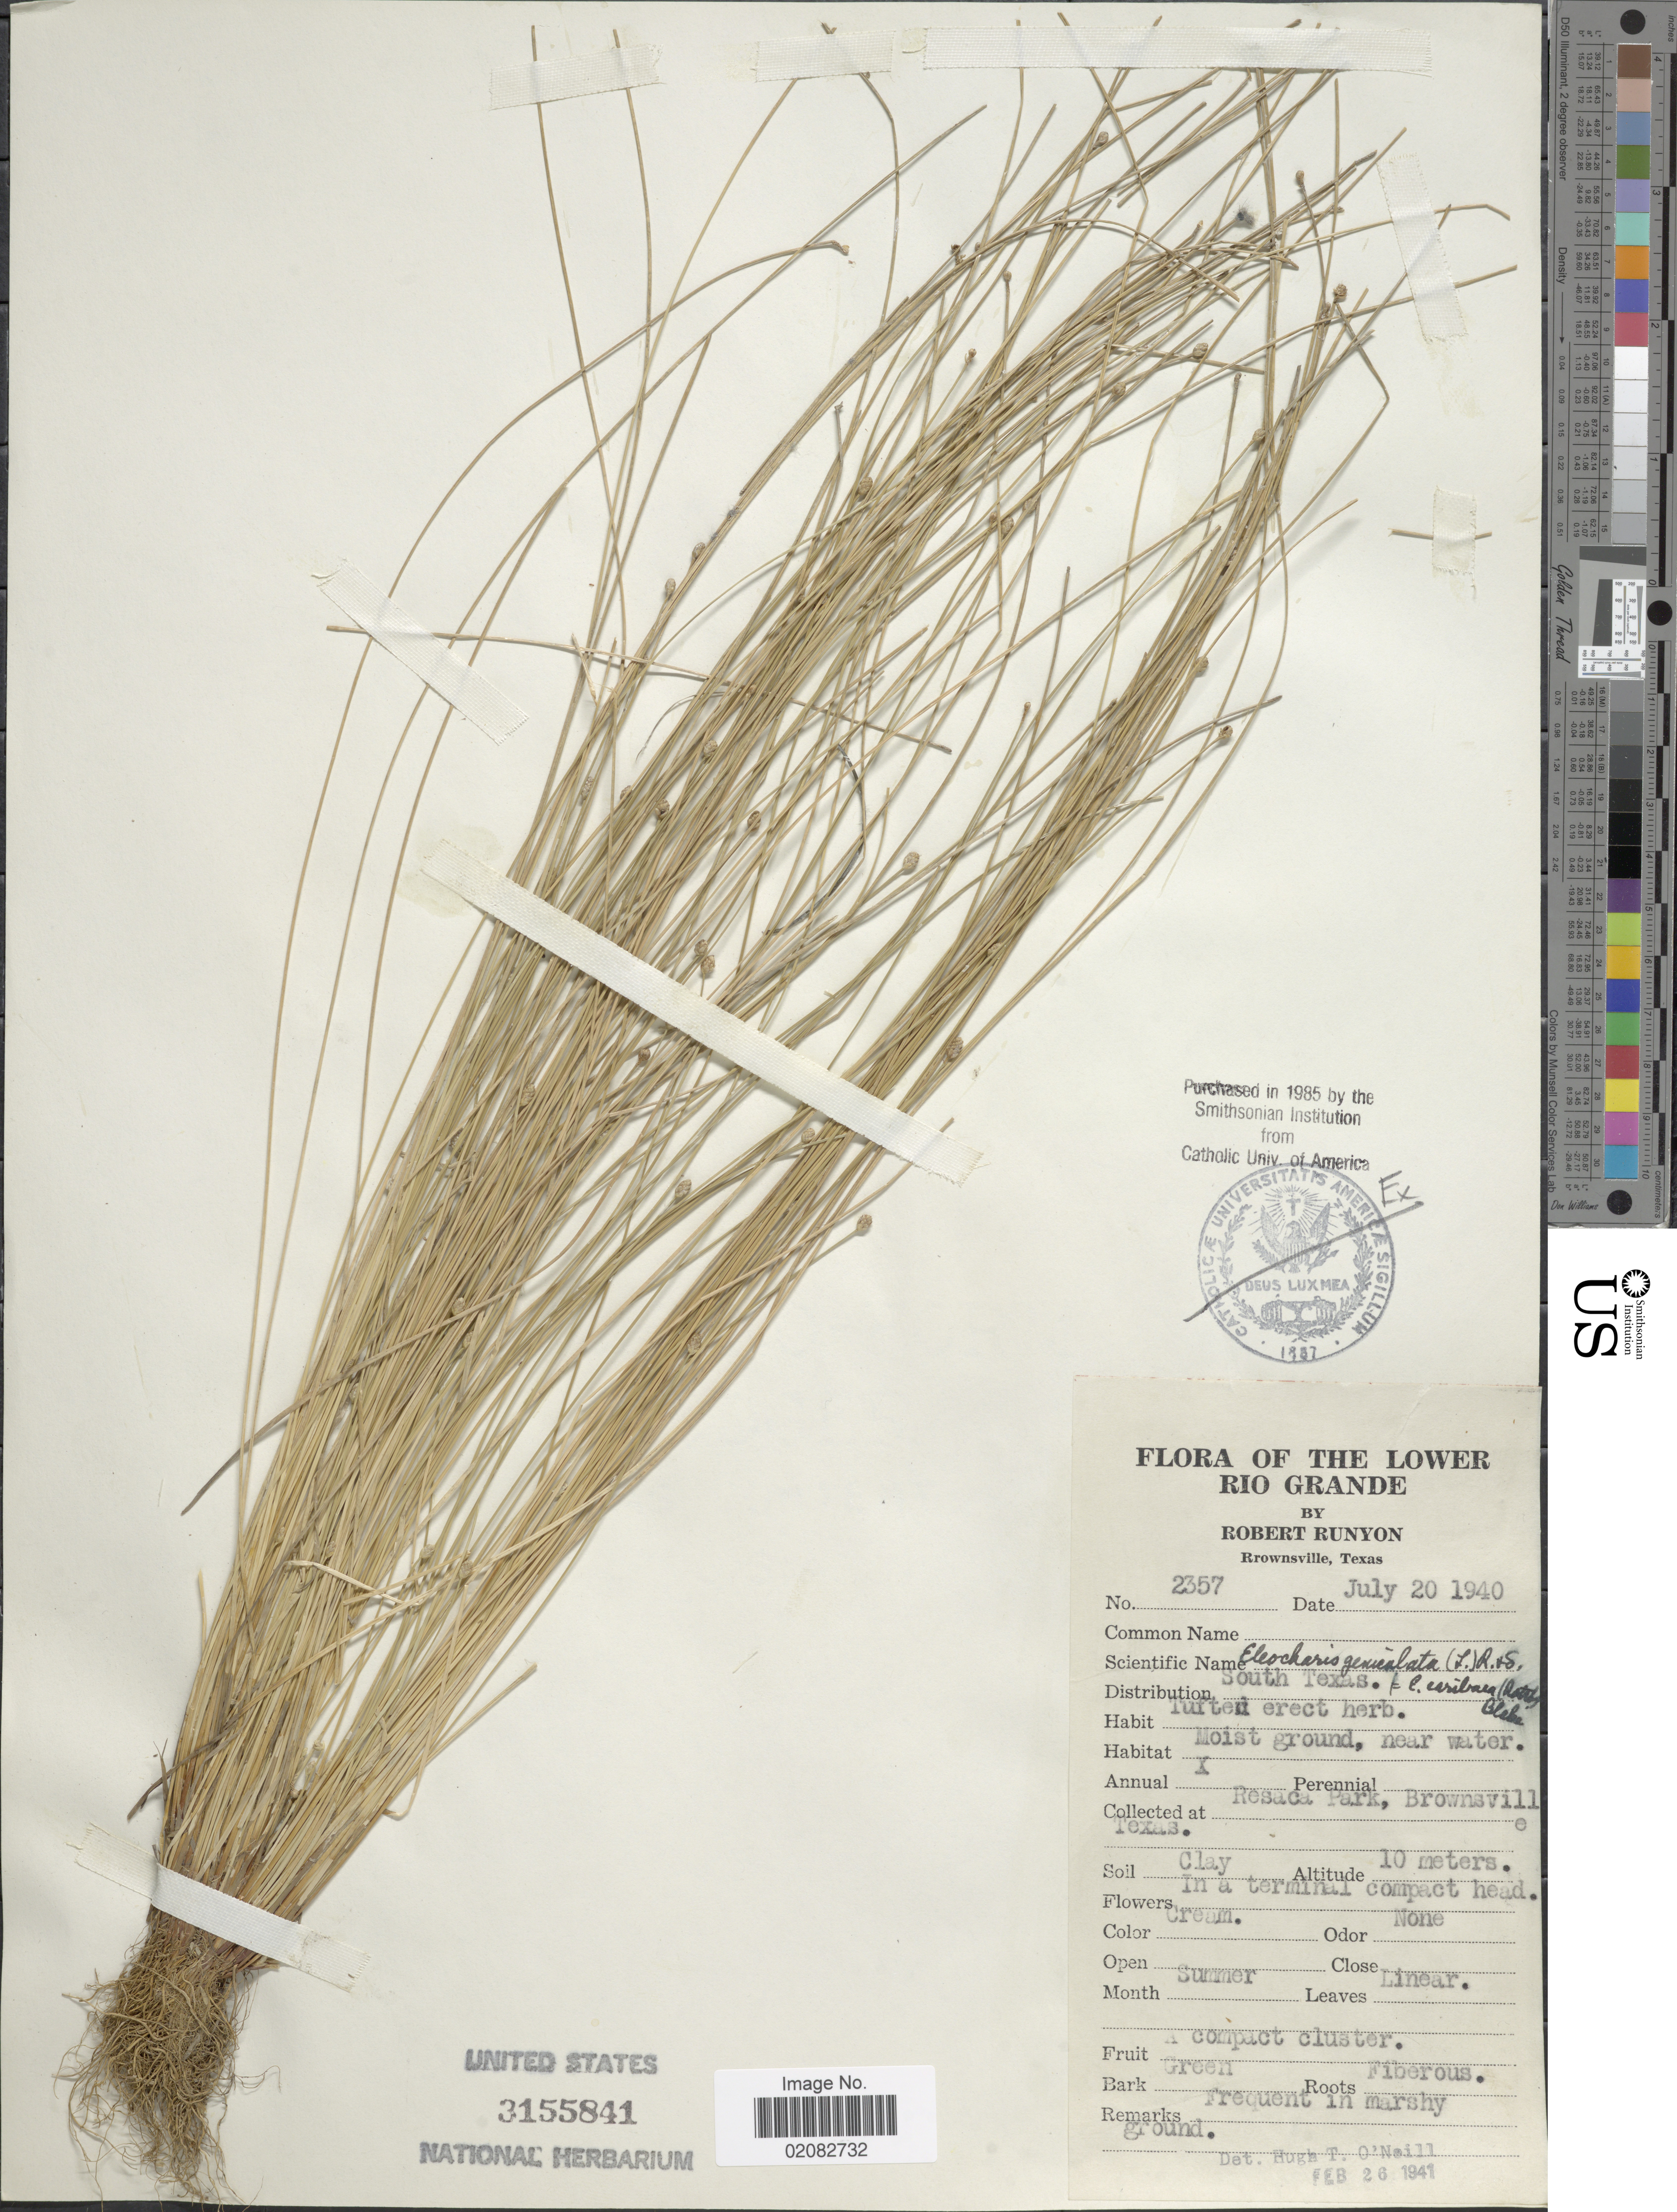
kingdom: Plantae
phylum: Tracheophyta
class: Liliopsida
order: Poales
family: Cyperaceae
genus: Eleocharis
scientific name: Eleocharis geniculata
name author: (L.) Roem. & Schult.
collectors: R. Runyon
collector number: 2357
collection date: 1940-07-20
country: United States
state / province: Texas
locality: The Lower Rio Grande, Resaca Park, Brownsville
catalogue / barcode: US 3155841